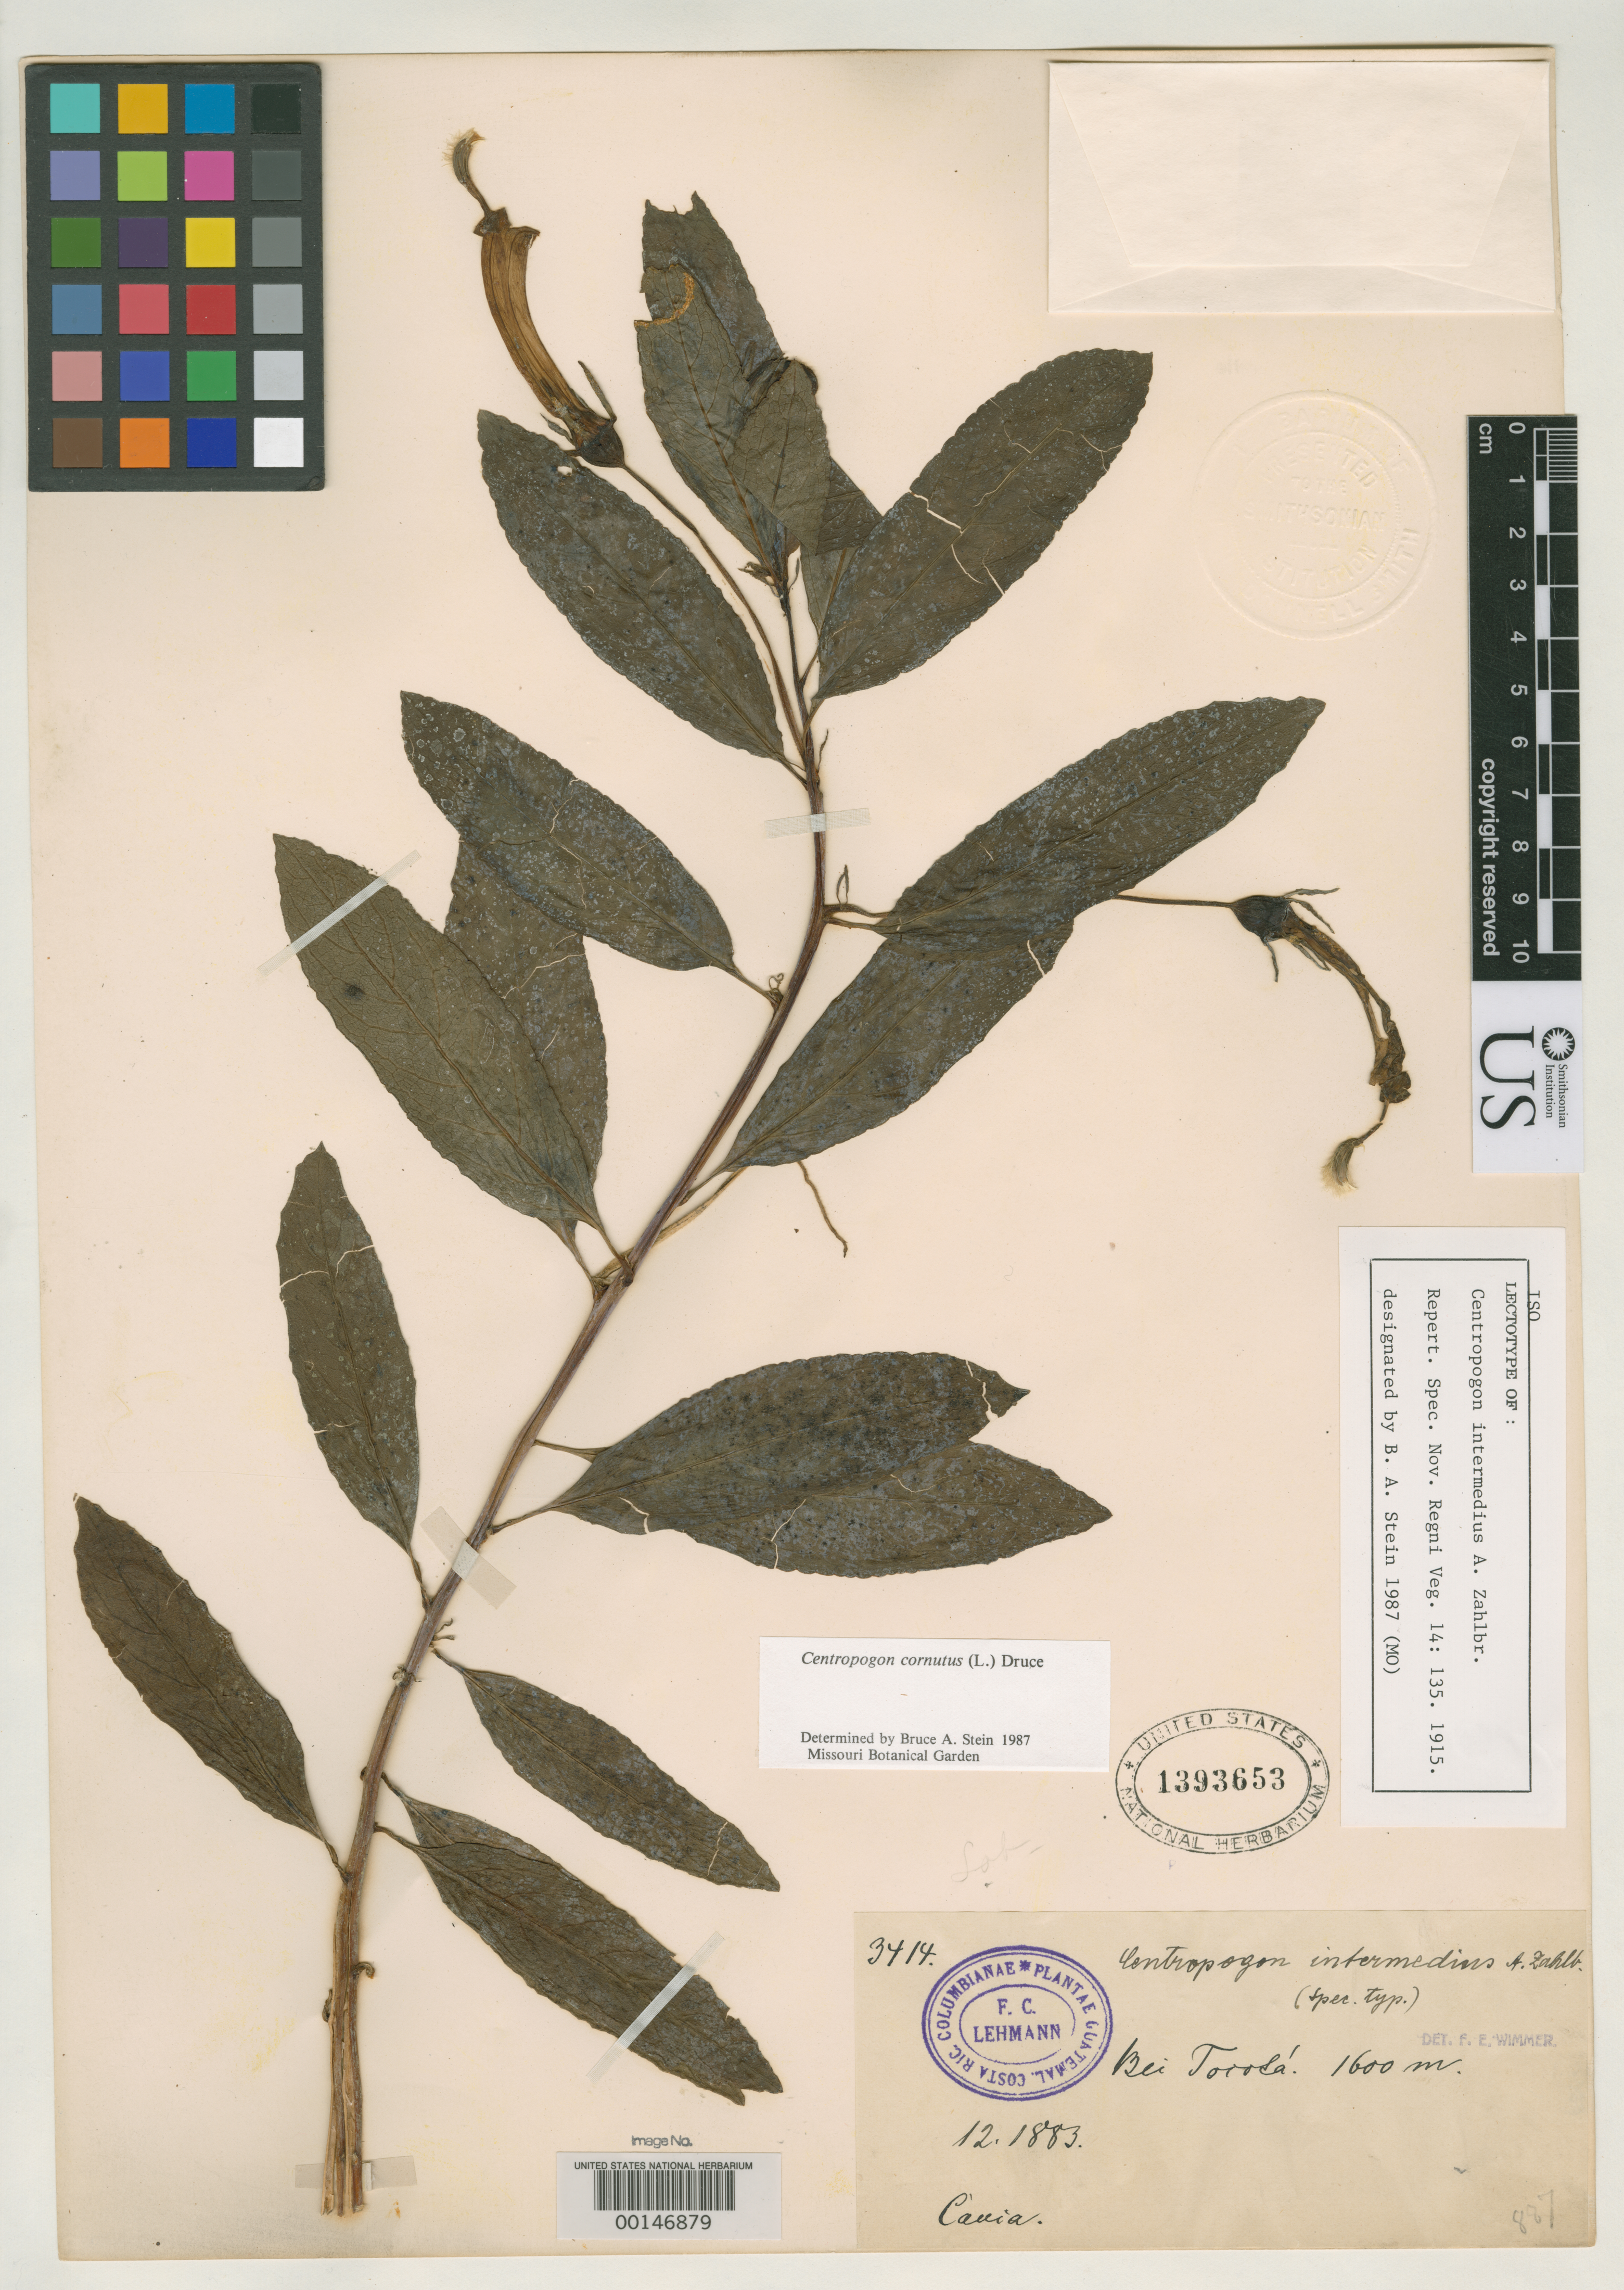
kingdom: Plantae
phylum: Tracheophyta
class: Magnoliopsida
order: Asterales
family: Campanulaceae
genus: Centropogon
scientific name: Centropogon intermedius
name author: Zahlbr.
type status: Isotype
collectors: F. C. Lehmann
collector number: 3414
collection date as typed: Dec 1883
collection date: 1883-12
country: Colombia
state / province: Cauca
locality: Prope Tocot.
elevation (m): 1600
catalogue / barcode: US 1393653